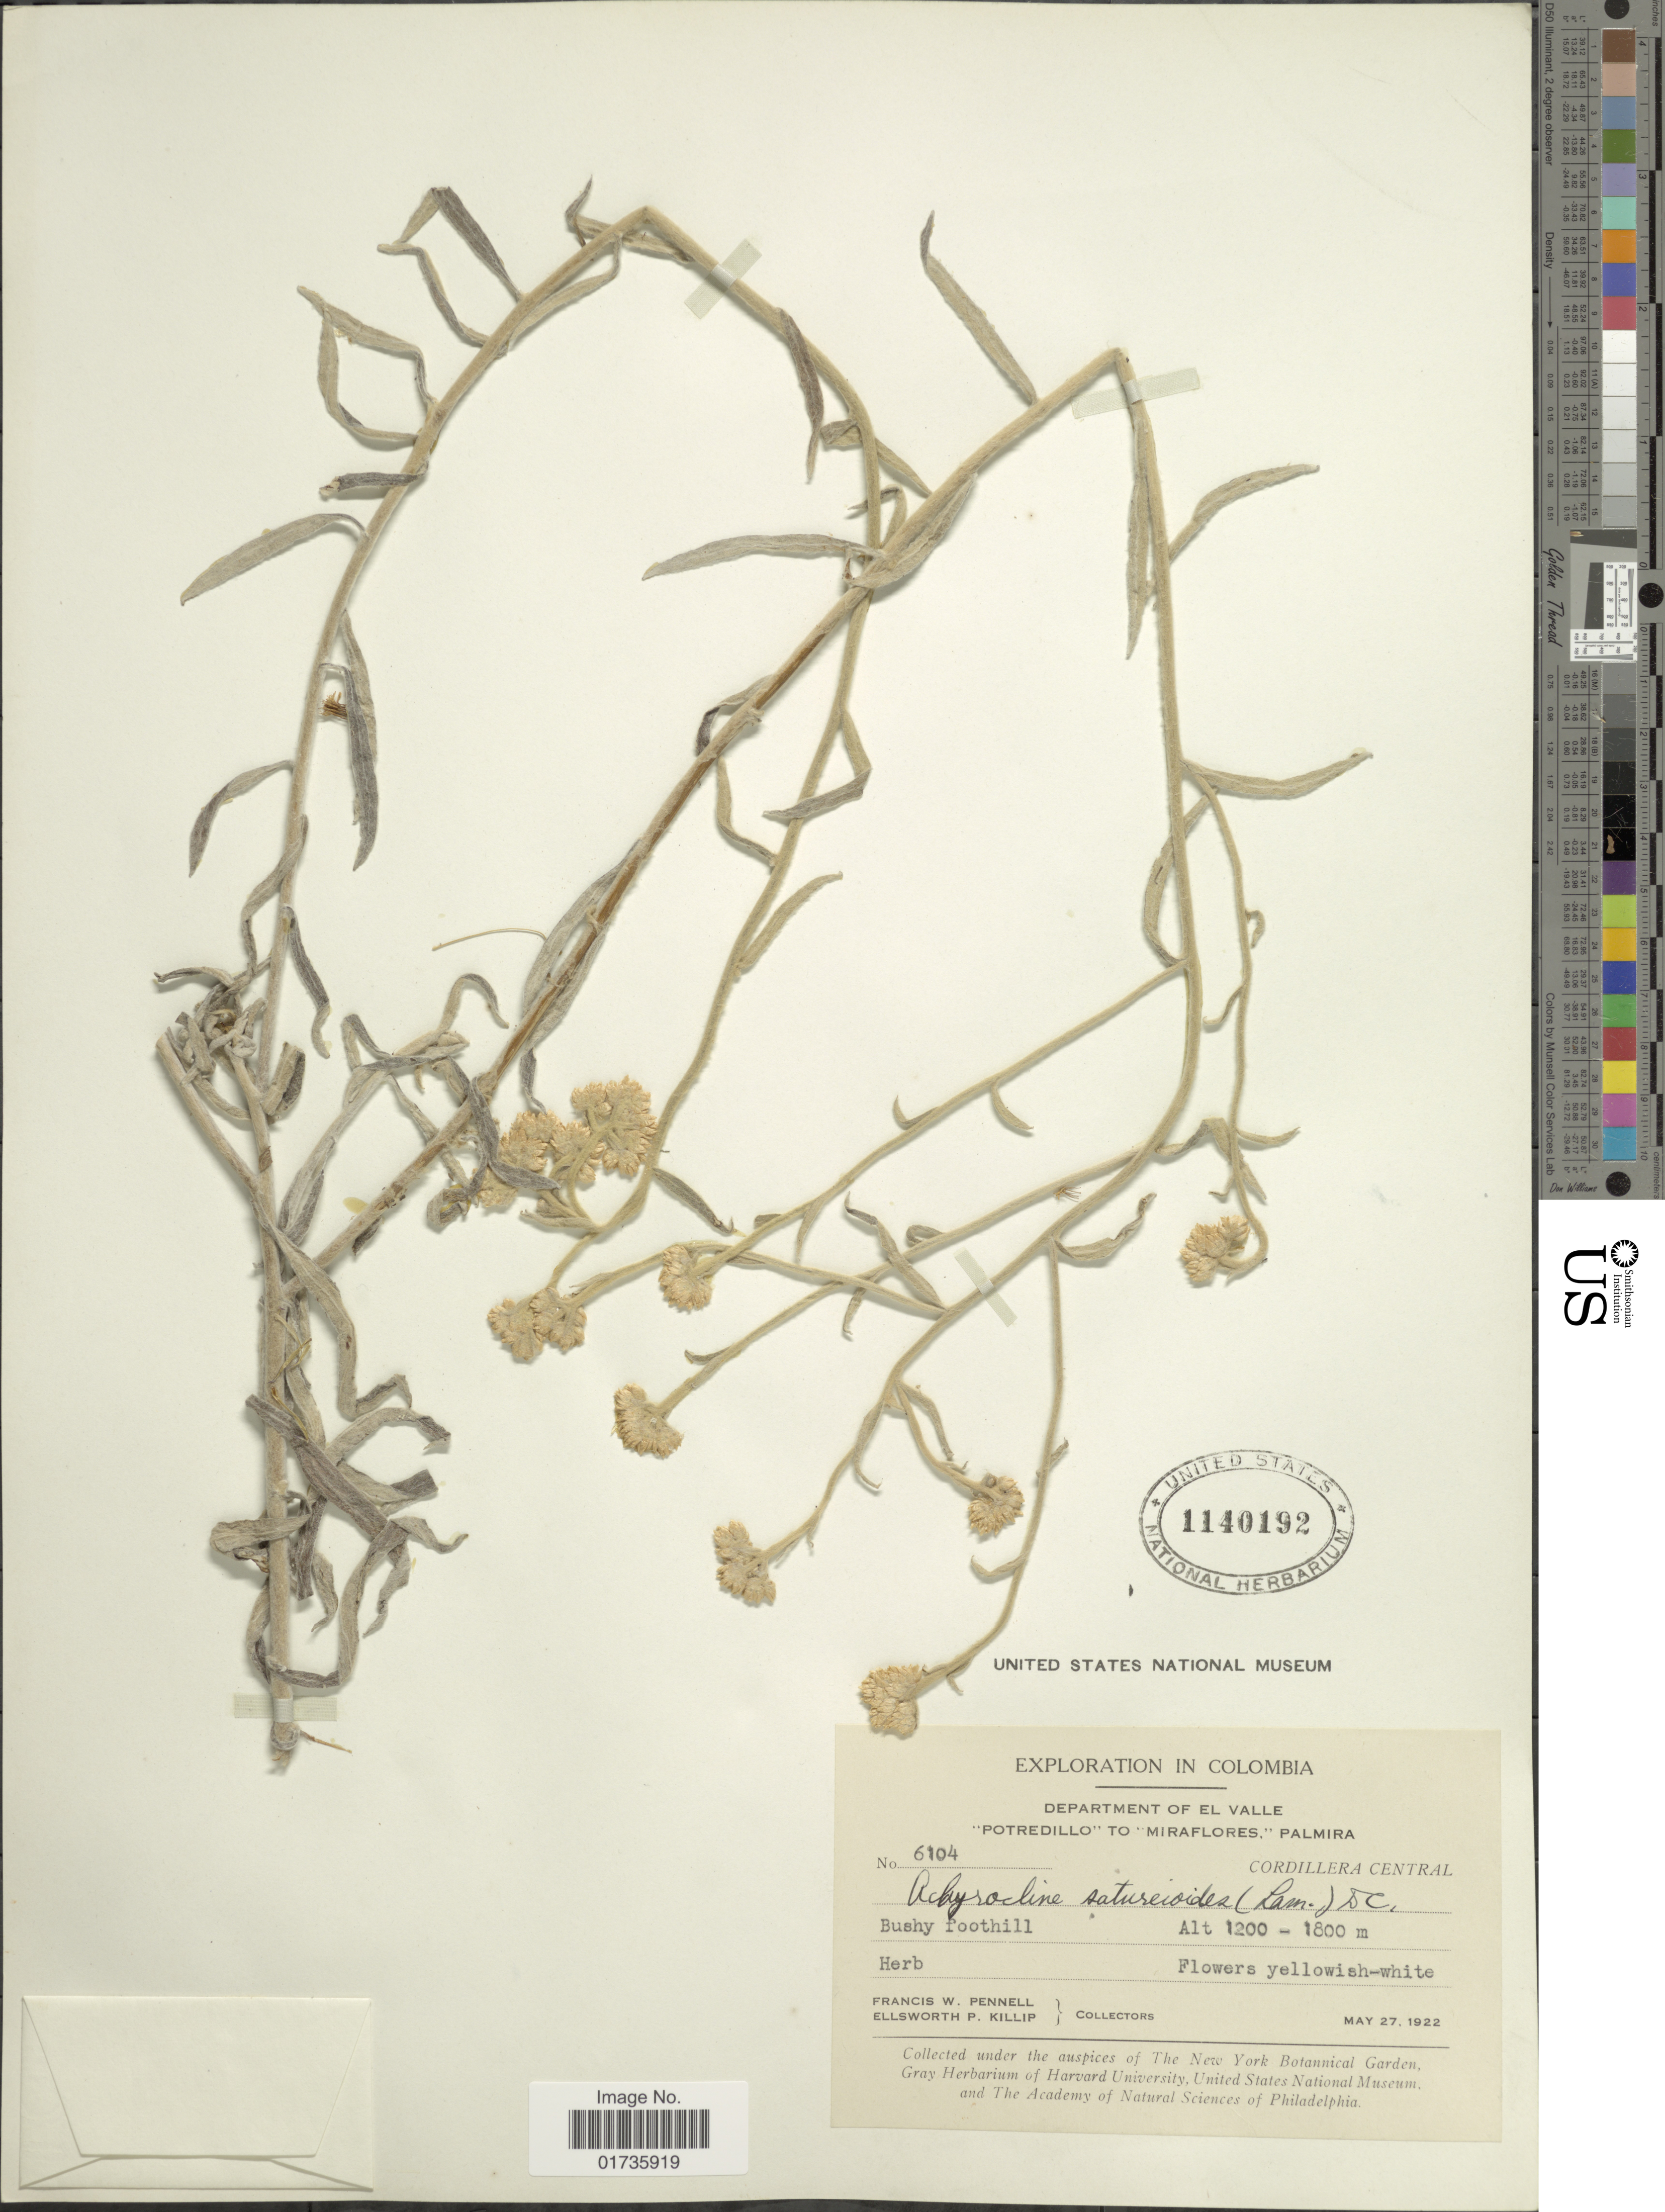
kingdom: Plantae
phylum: Tracheophyta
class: Magnoliopsida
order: Asterales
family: Asteraceae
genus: Achyrocline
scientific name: Achyrocline satureioides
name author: (Lam.) DC.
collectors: F. W. Pennell & E. P. Killip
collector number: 6104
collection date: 1922-05-27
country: Colombia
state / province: Valle del Cauca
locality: Department of El Valle 'Potredillo' to 'Miraflores'. Palmira, Cordillera Central, Bushy foothill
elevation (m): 1200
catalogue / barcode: US 1140192